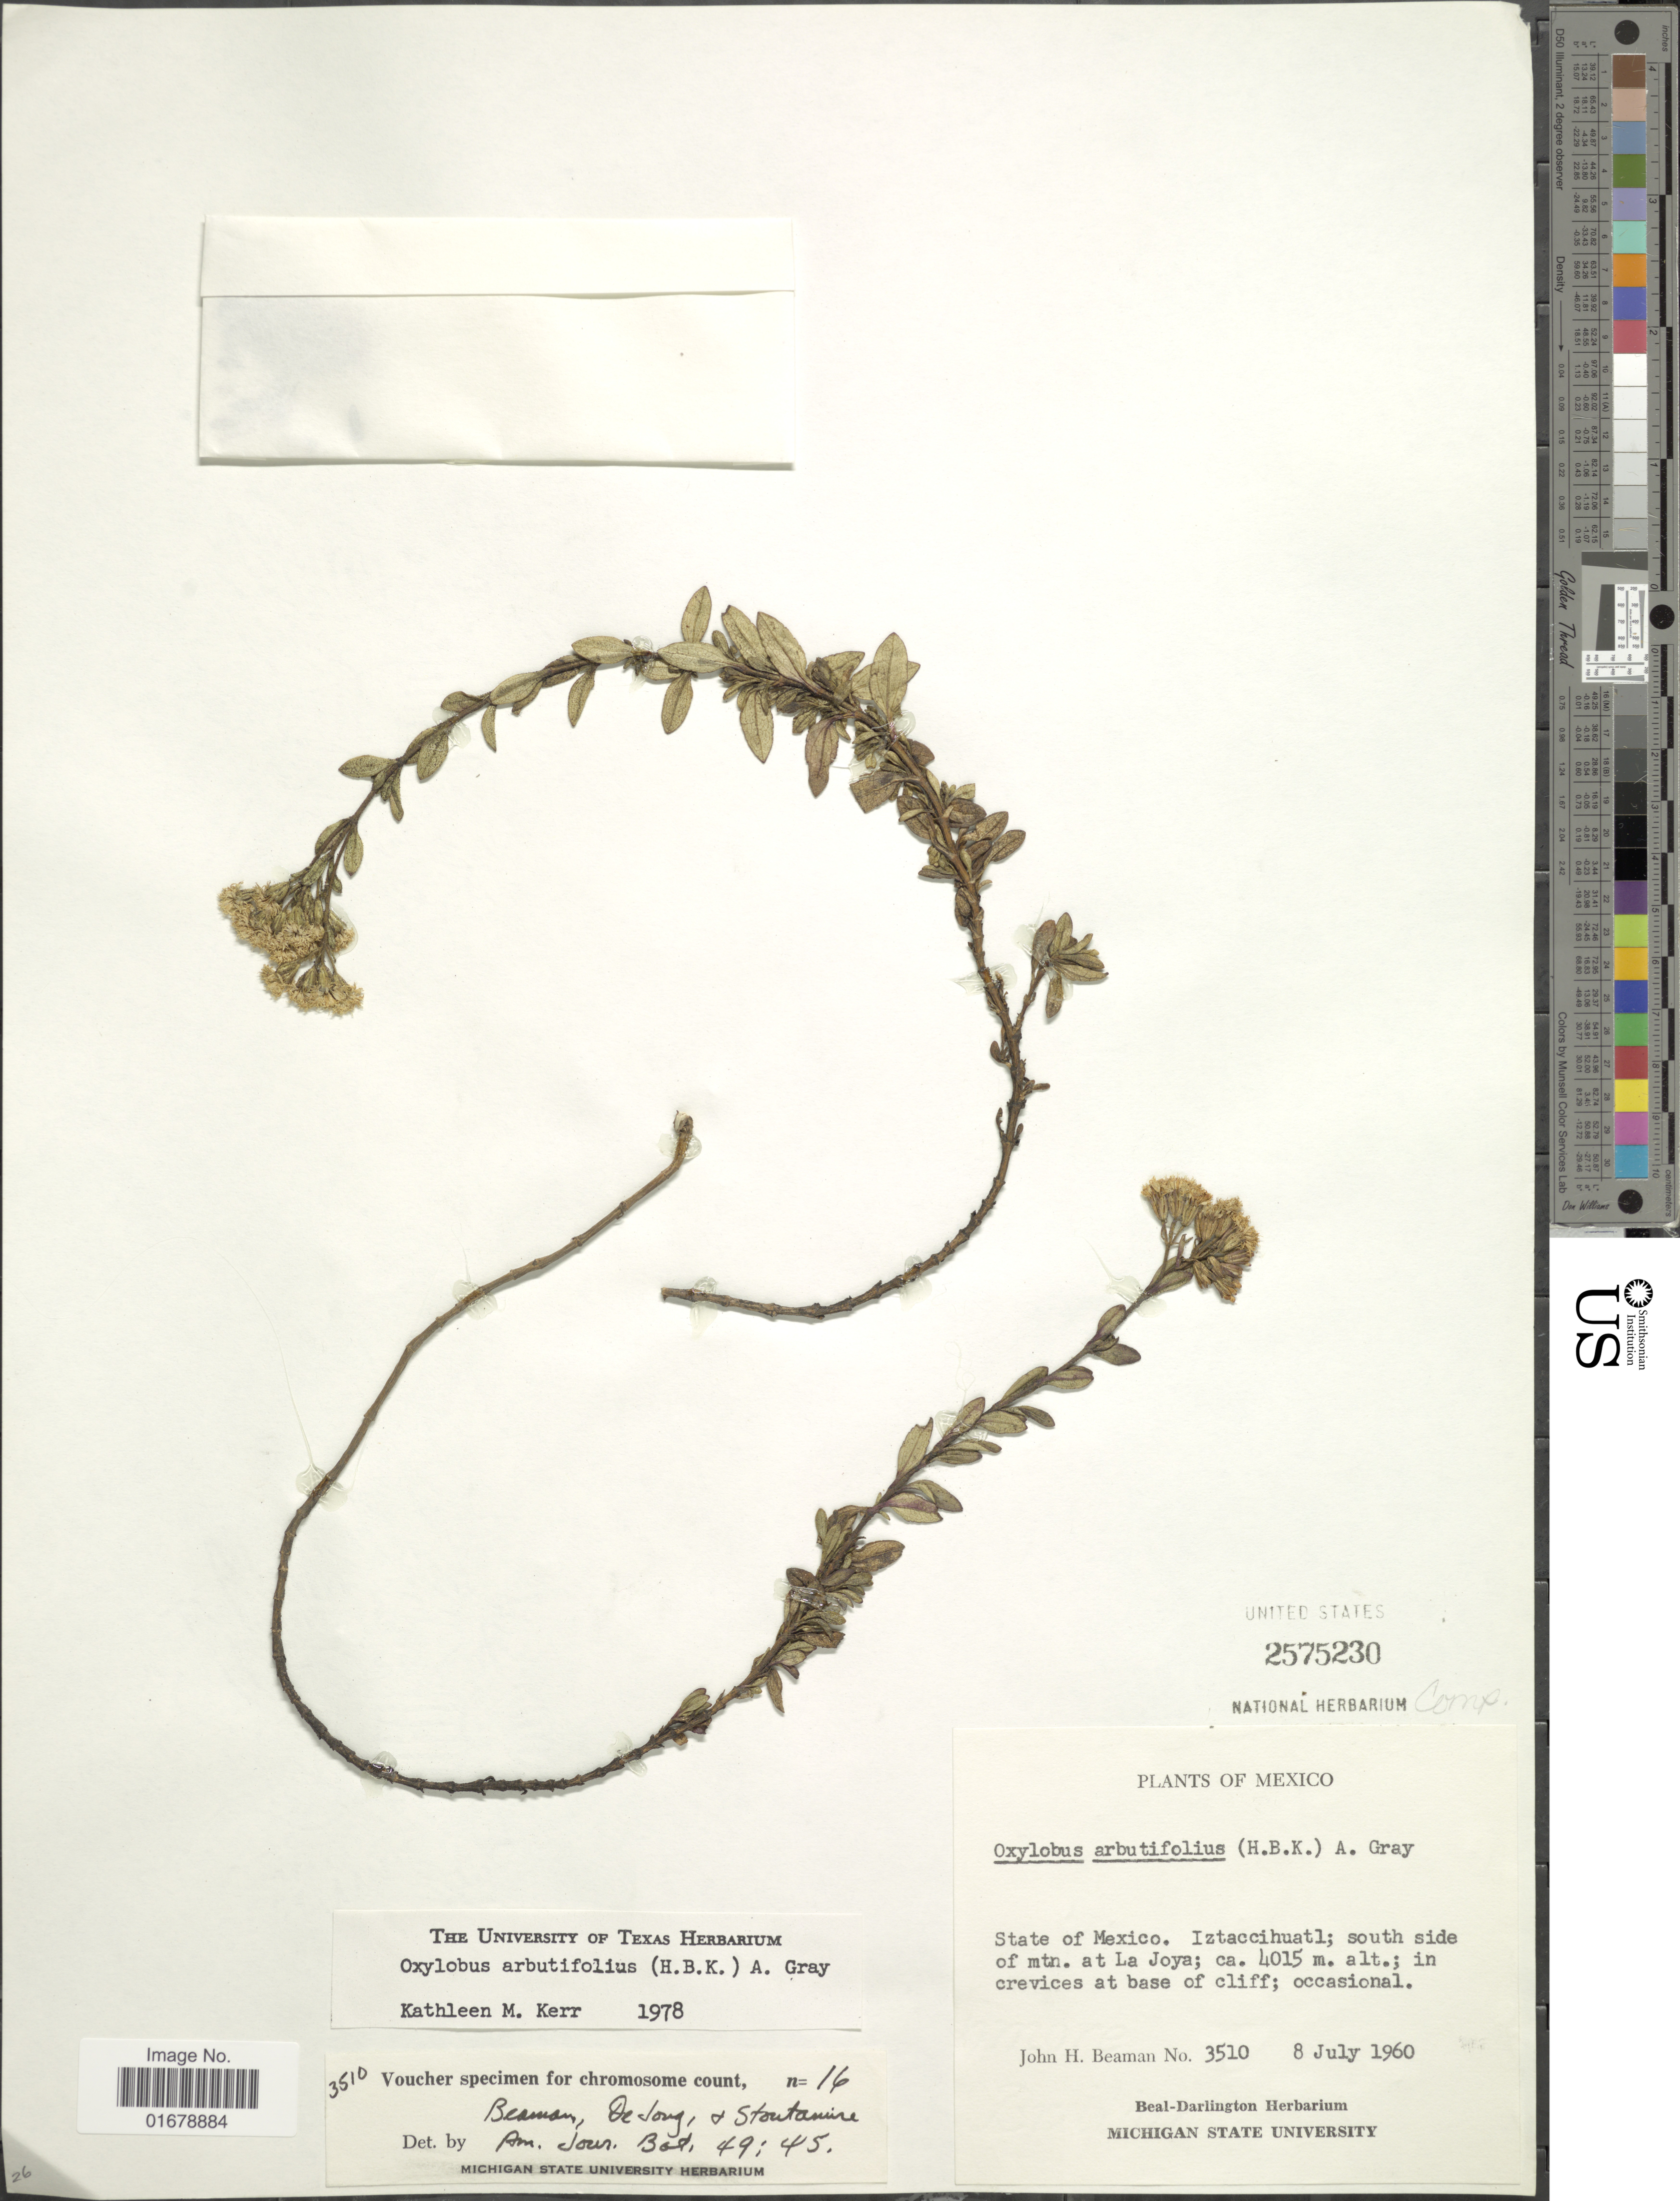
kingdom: Plantae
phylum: Tracheophyta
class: Magnoliopsida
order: Asterales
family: Asteraceae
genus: Oxylobus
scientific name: Oxylobus arbutifolius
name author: (Kunth) A. Gray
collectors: J. H. Beaman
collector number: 3510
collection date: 1960-07-08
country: Mexico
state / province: México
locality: México. State of México. Oztaccihuatl; south side of mtn. at La Joya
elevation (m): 4015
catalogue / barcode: US 2575230